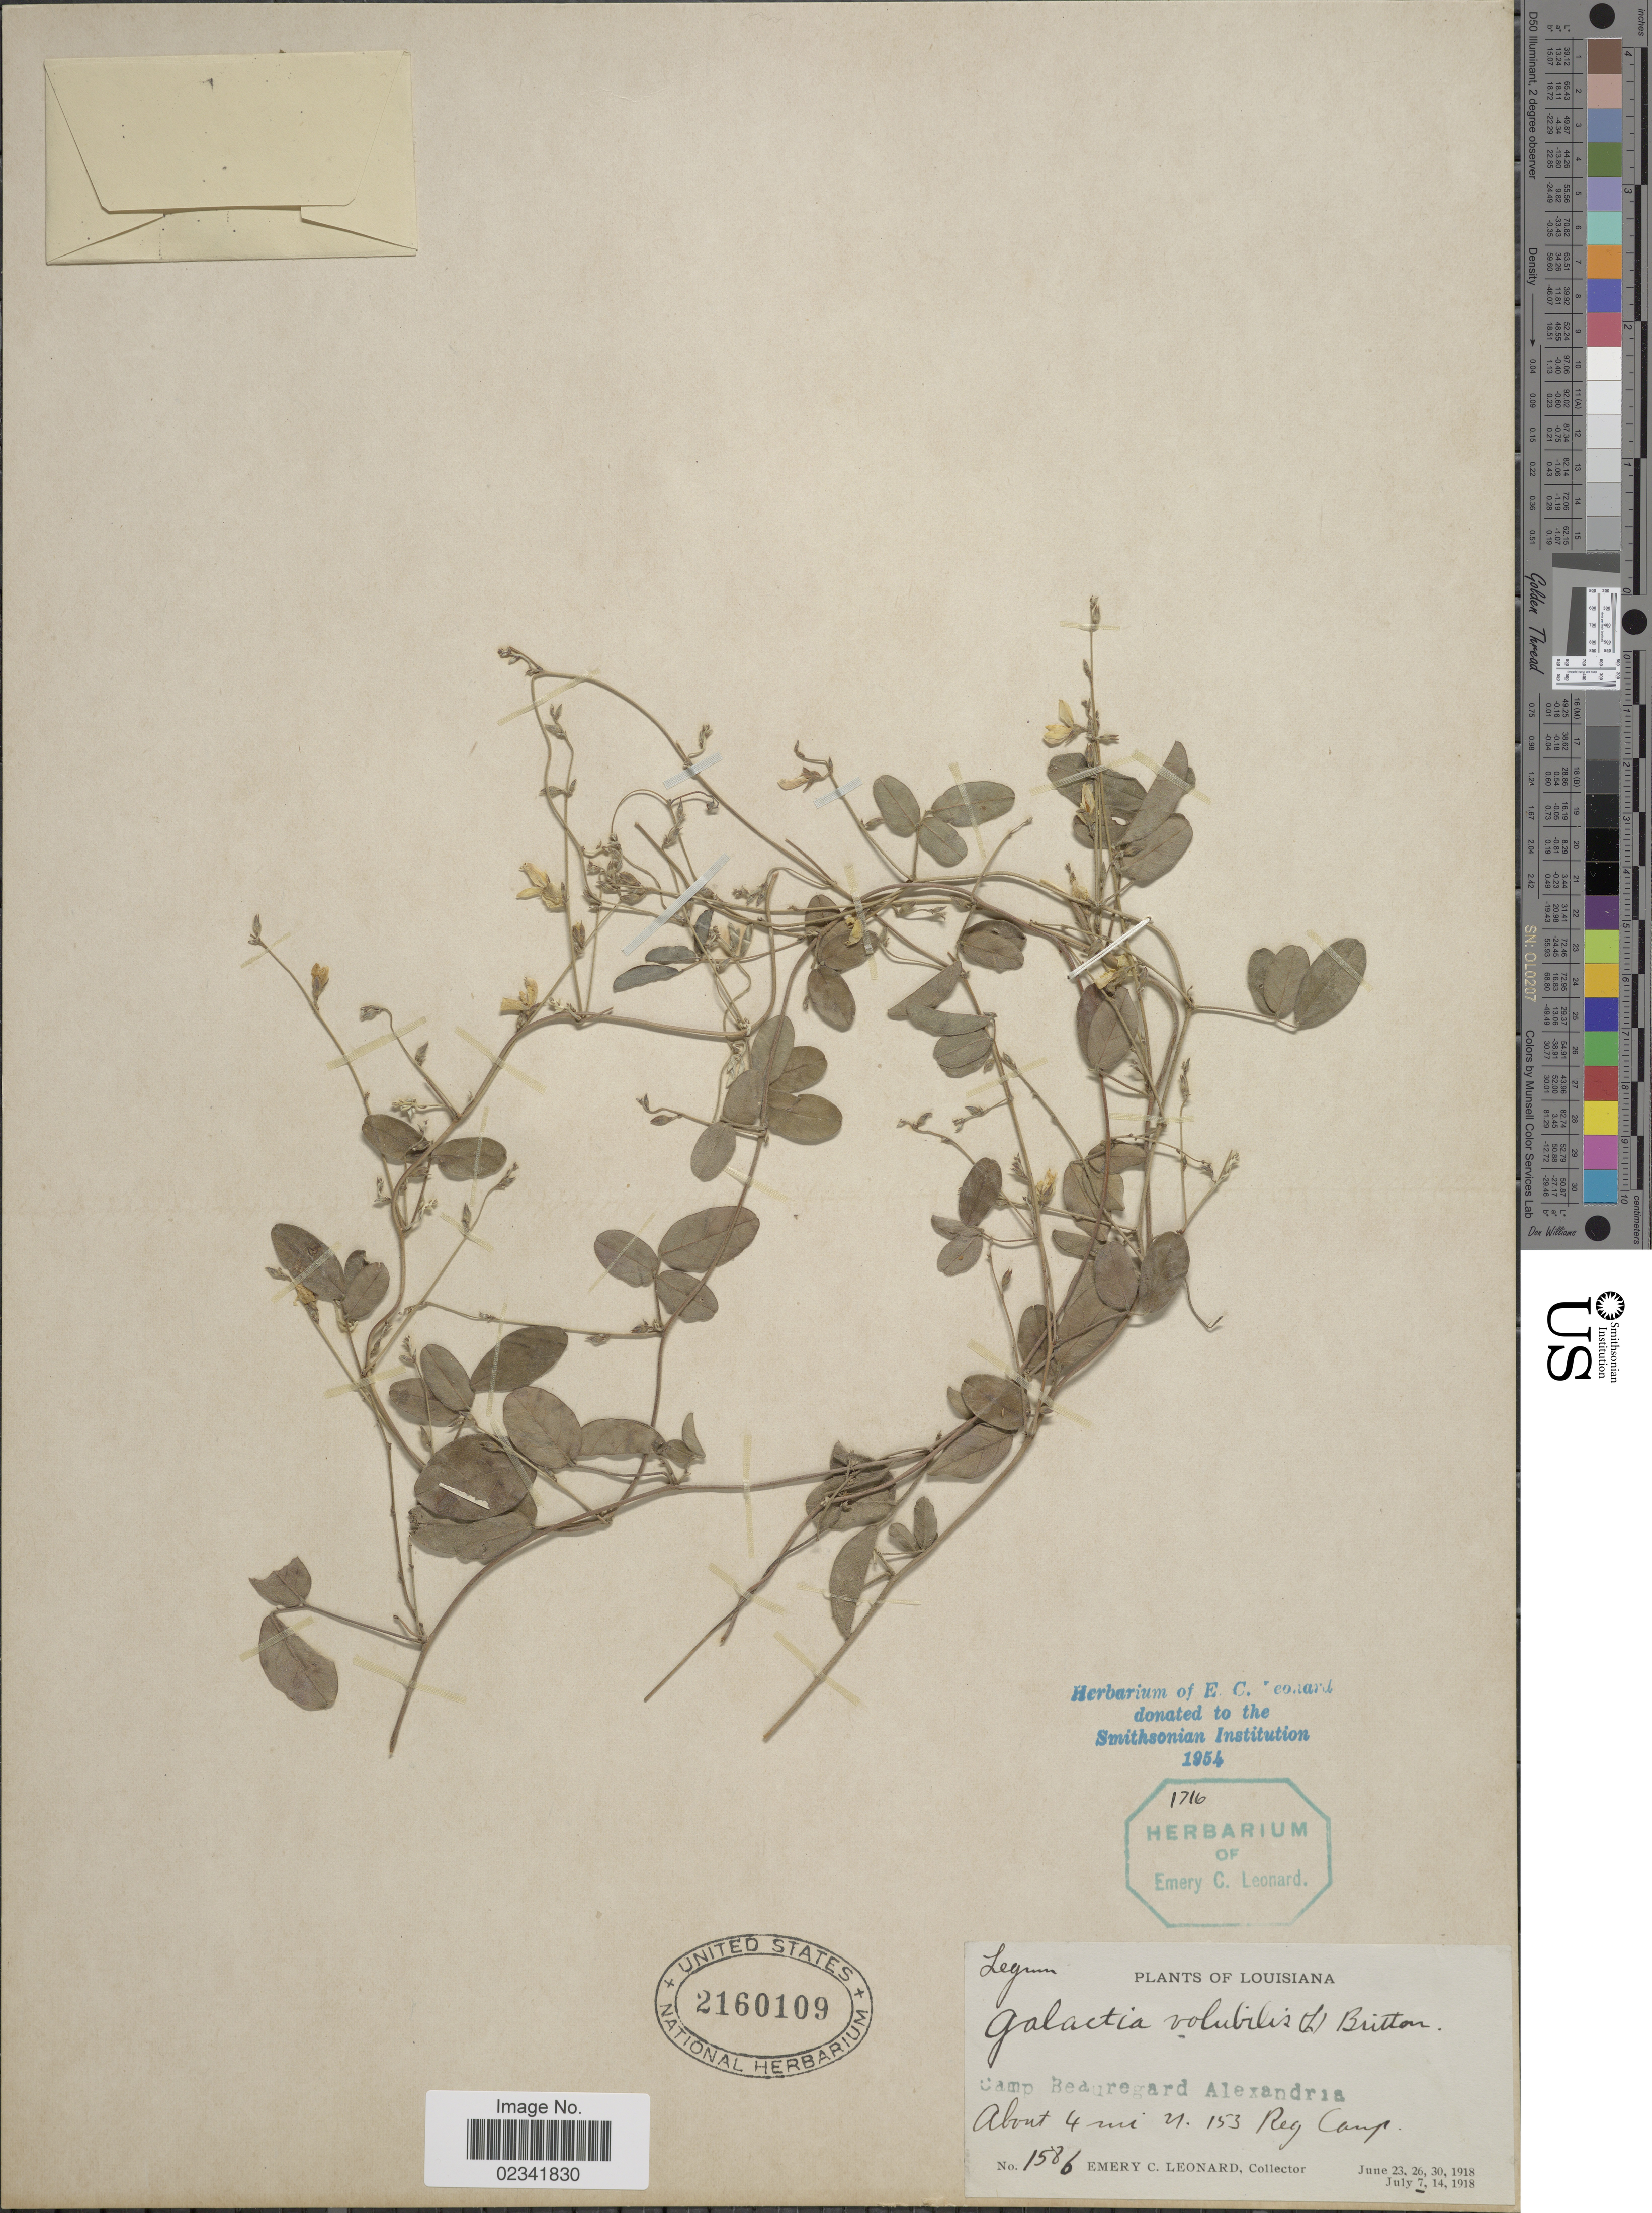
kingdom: Plantae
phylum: Tracheophyta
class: Magnoliopsida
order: Fabales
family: Fabaceae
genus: Galactia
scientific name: Galactia volubilis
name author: (L.) Britton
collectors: E. C. Leonard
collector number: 1586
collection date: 1918-07-07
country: United States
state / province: Louisiana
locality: About 4 mi. N. 153 Reg Camp.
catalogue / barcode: US 2160109